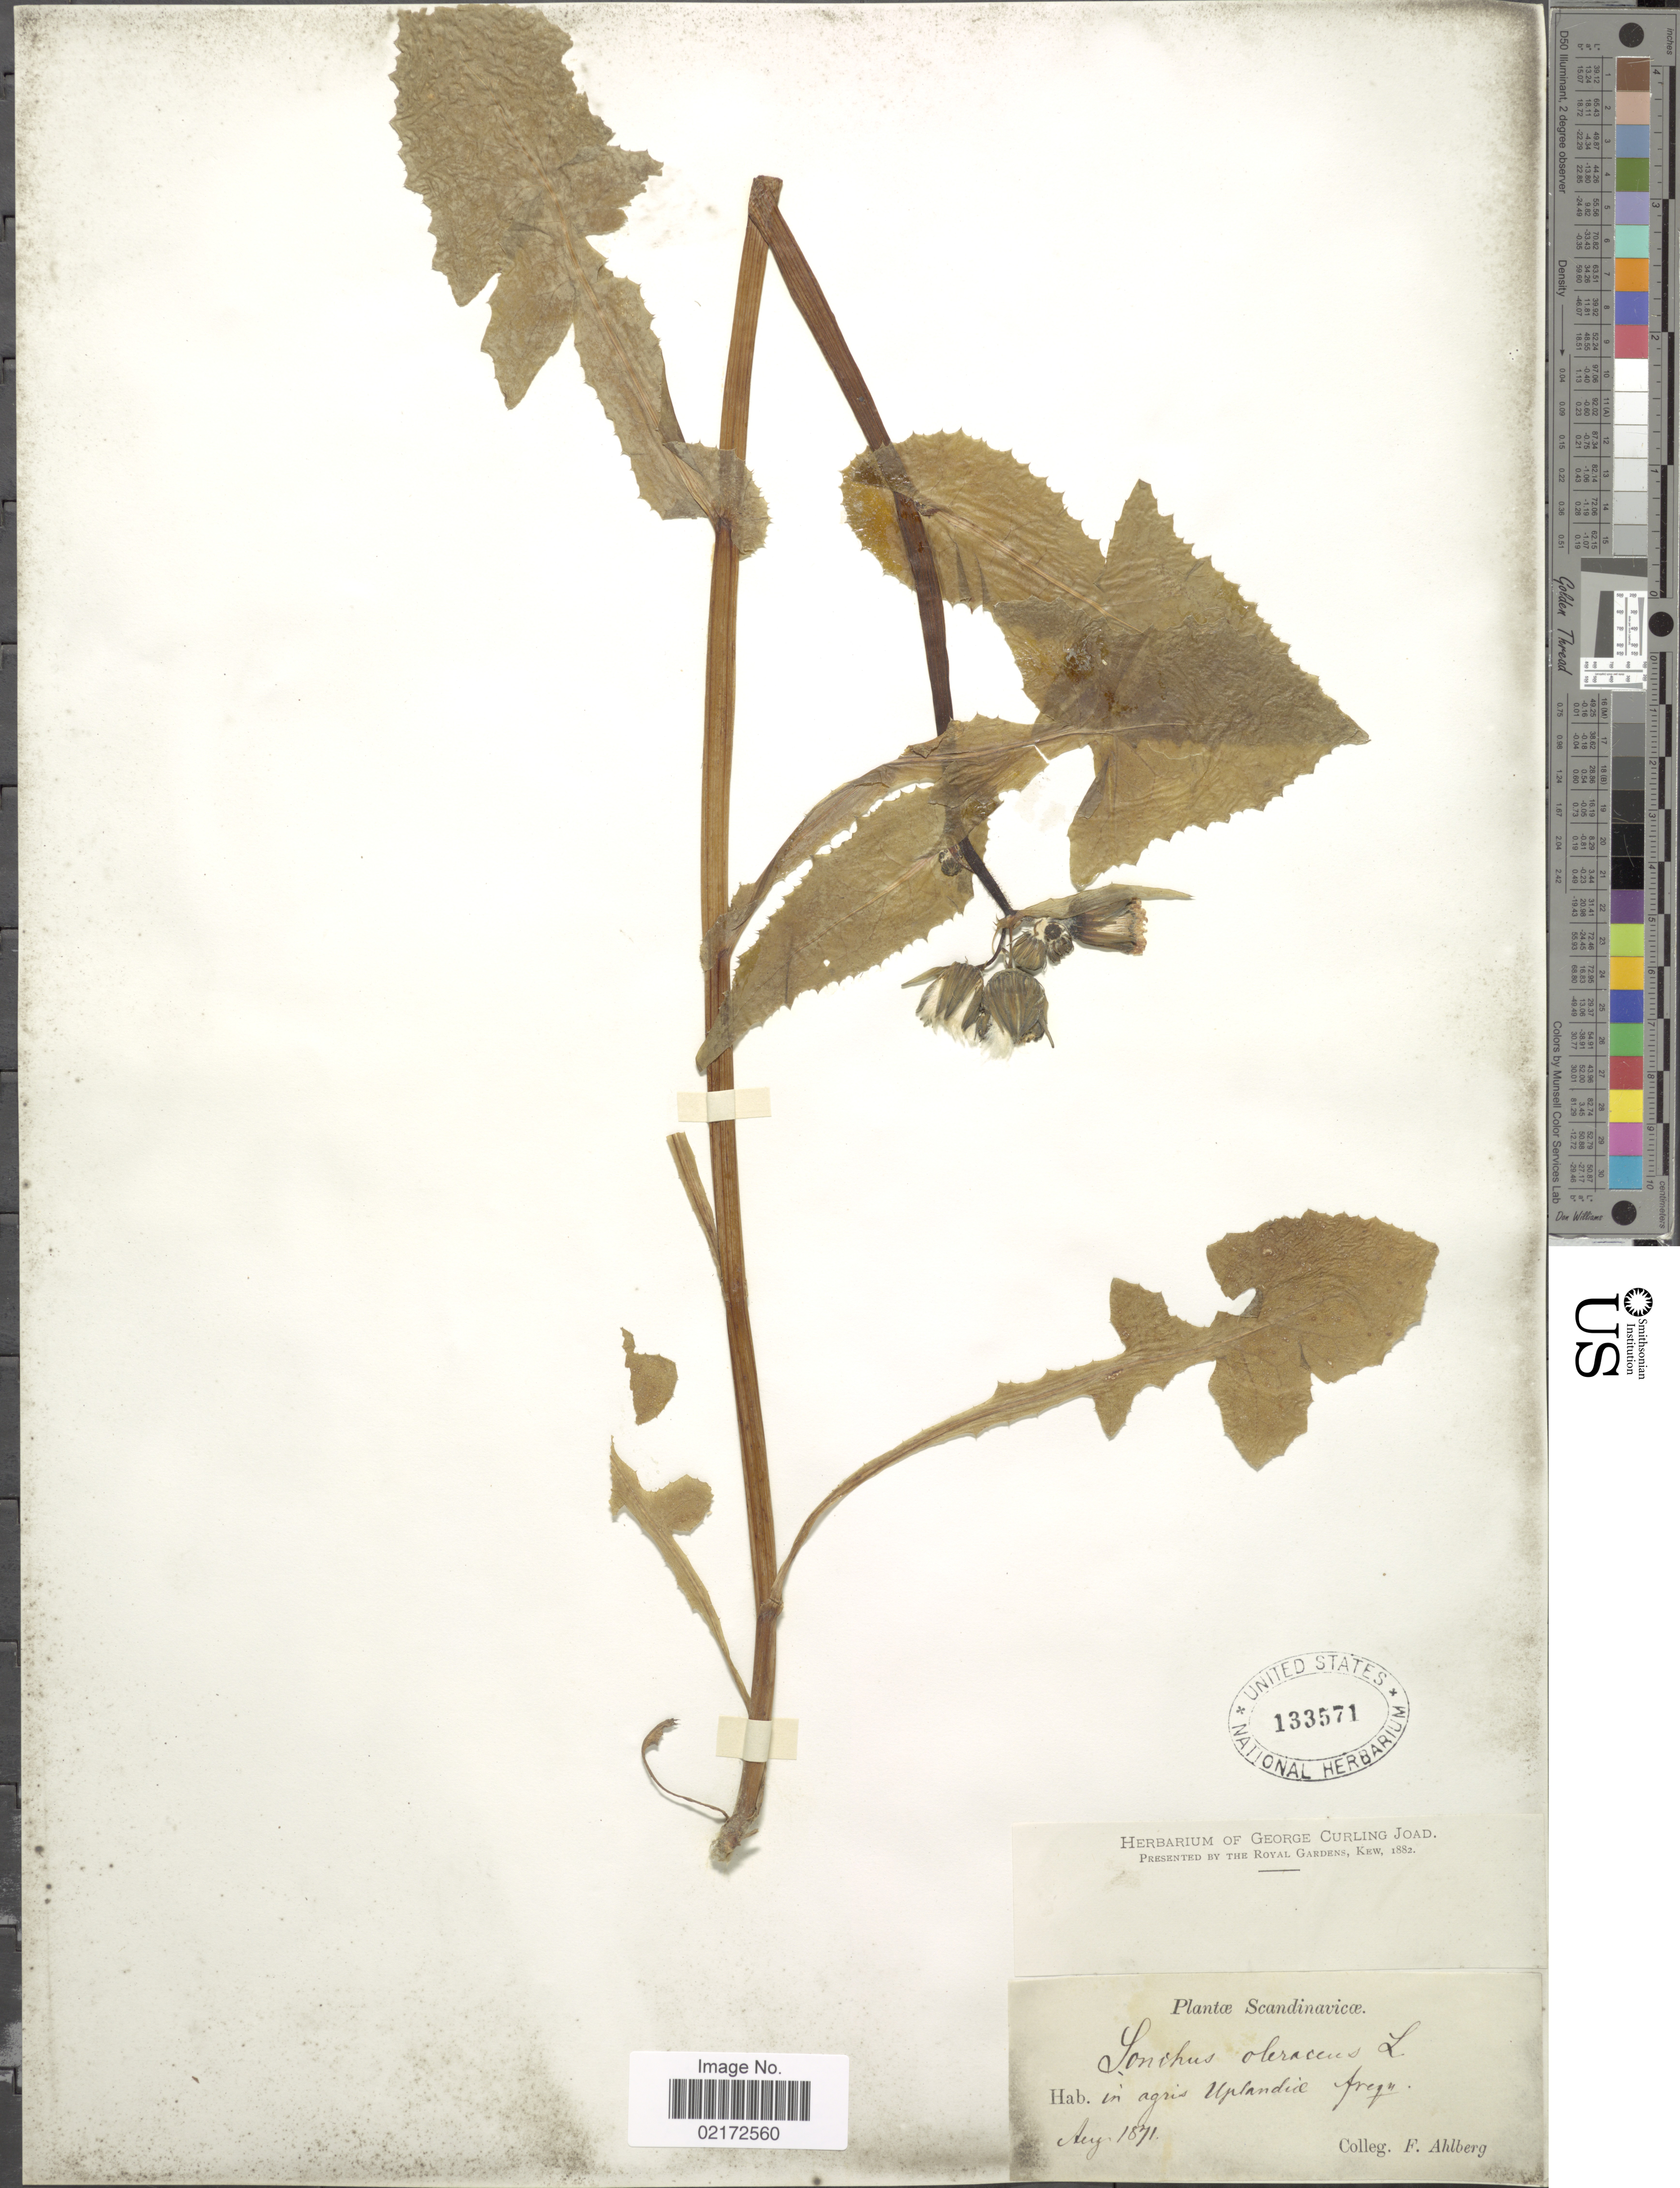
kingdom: Plantae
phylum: Tracheophyta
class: Magnoliopsida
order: Asterales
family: Asteraceae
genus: Sonchus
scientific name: Sonchus oleraceus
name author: L.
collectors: F. Ahlberg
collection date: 1871-08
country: Sweden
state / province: Uppsala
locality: Scandinavicæ, in agris Uplandia frequ.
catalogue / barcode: US 133571